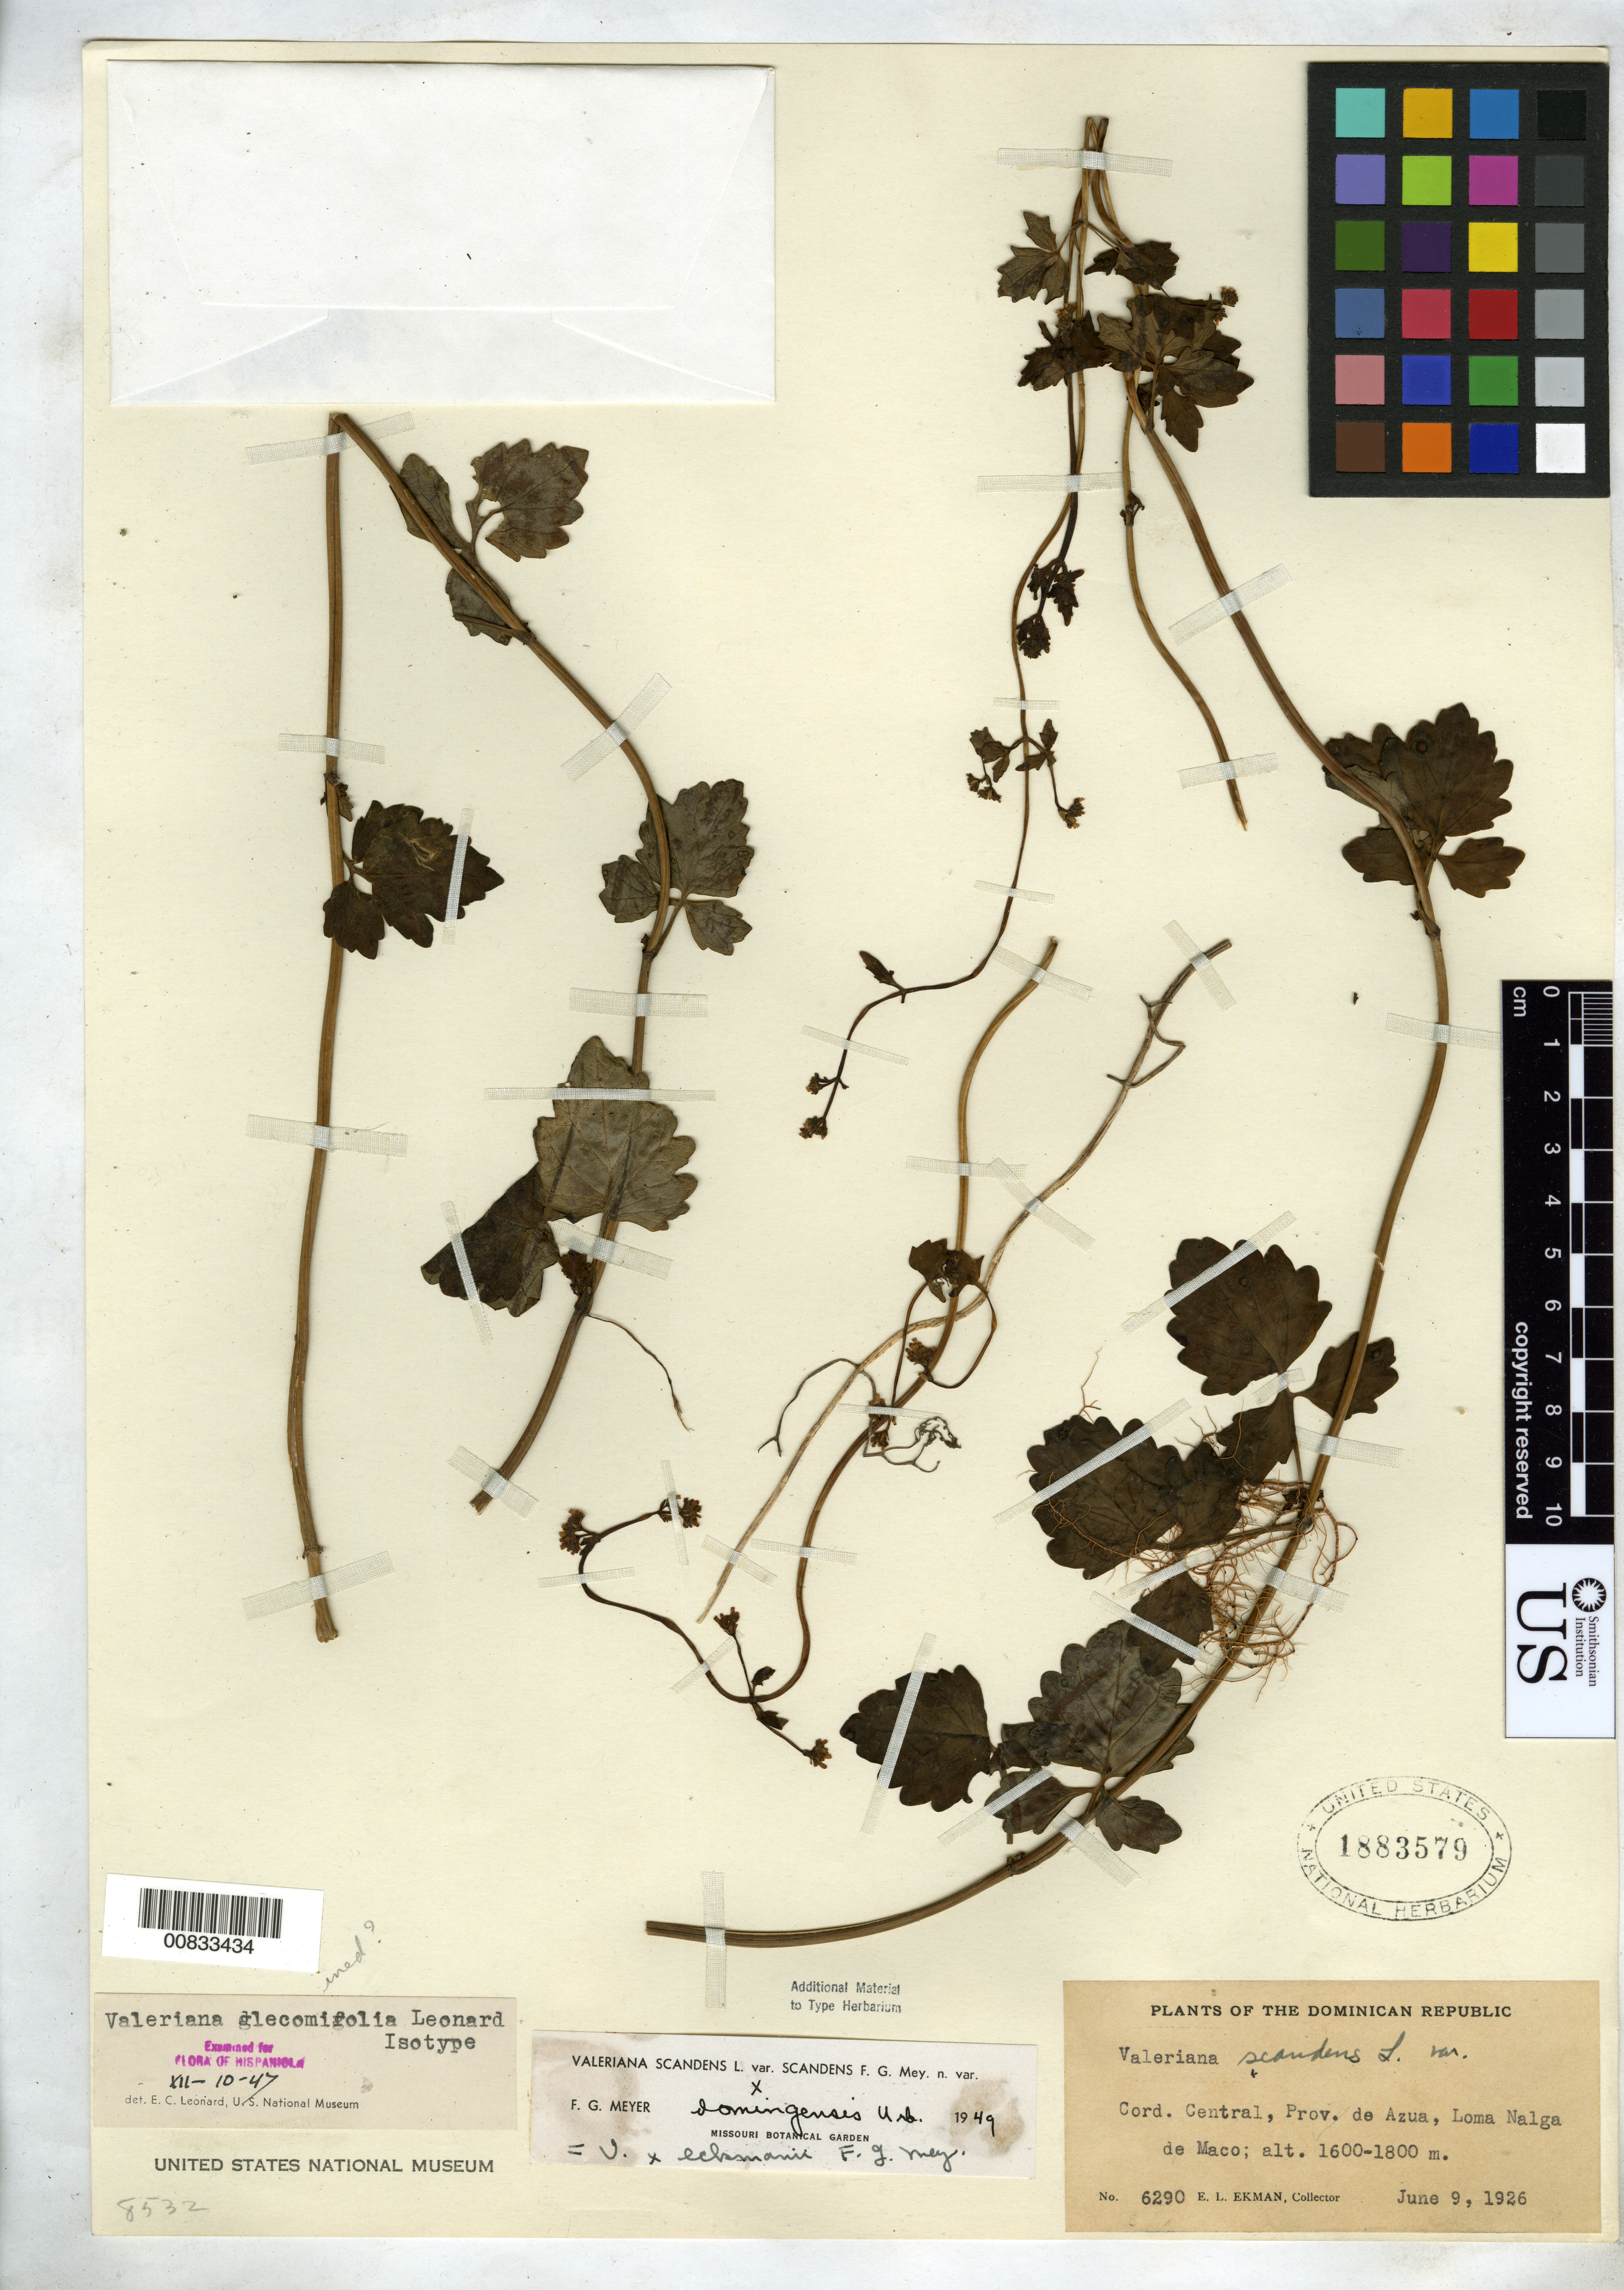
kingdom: Plantae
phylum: Tracheophyta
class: Magnoliopsida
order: Dipsacales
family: Caprifoliaceae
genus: Valeriana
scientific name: Valeriana x ekmanii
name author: F.G. Mey.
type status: Isotype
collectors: E. L. Ekman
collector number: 6290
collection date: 1926-06-09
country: Dominican Republic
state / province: Azua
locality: Loma Nalga de Maco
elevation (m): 1600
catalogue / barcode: US 1883579